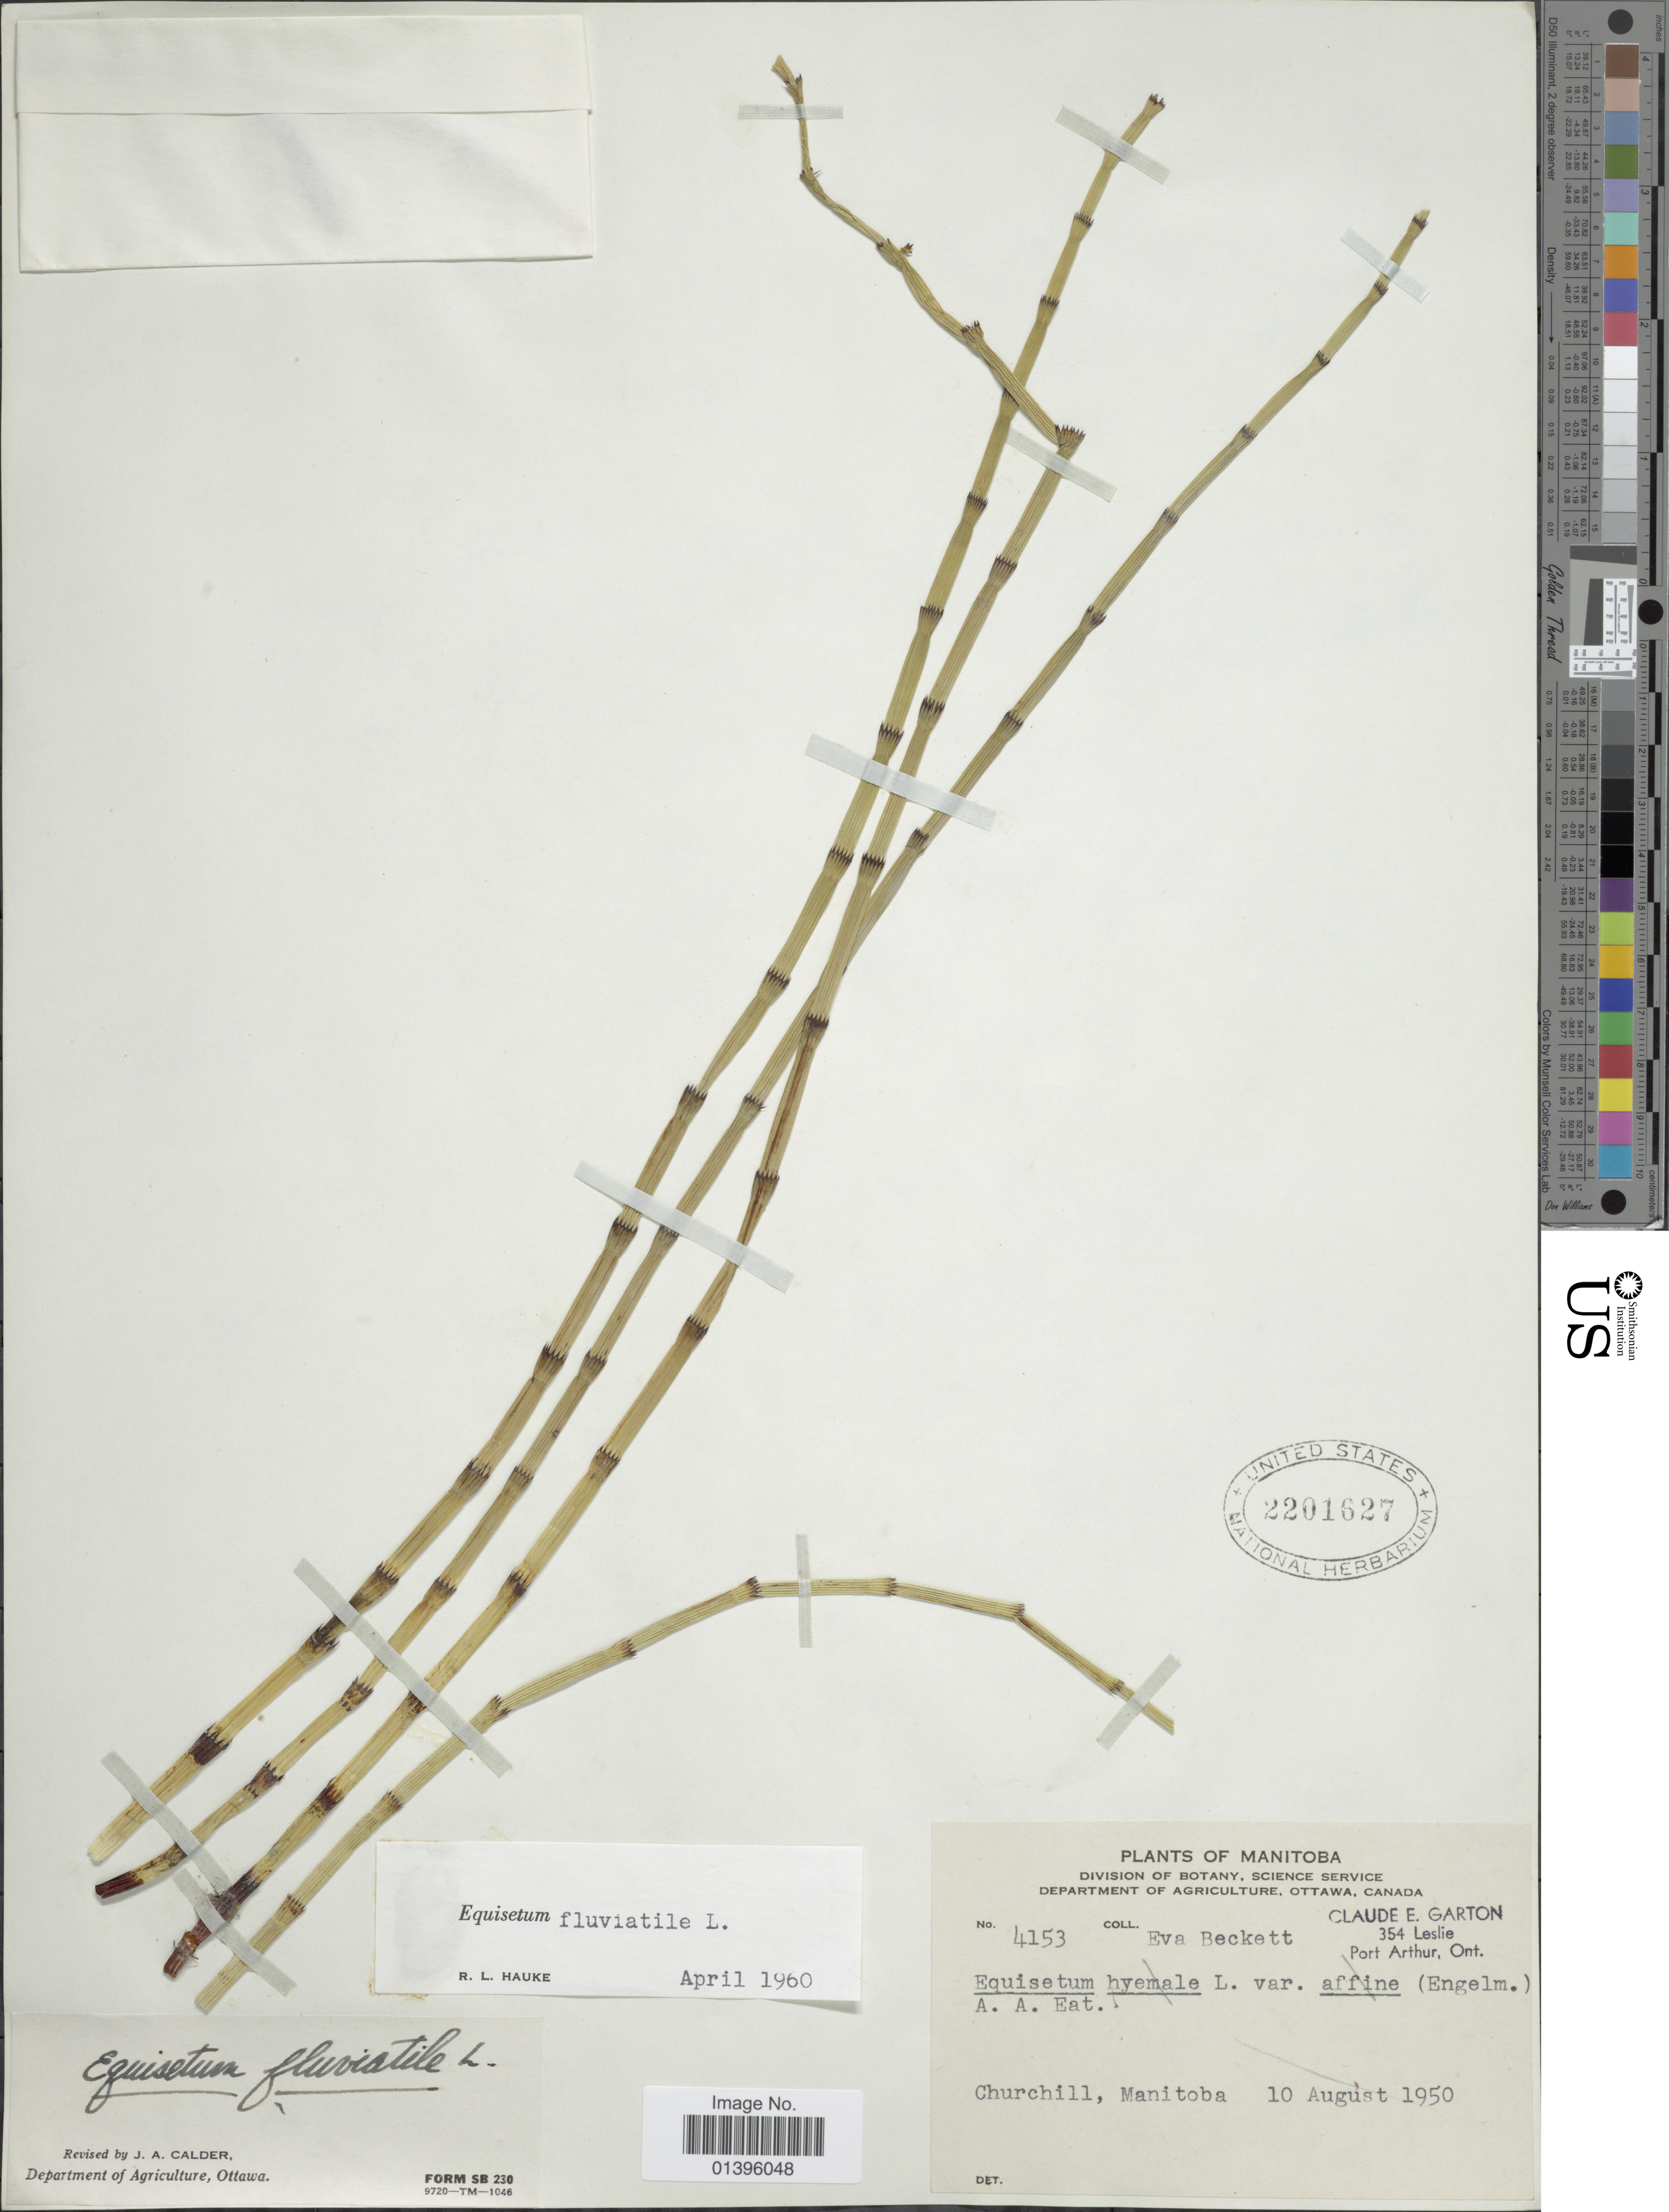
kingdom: Plantae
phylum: Tracheophyta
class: Polypodiopsida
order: Equisetales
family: Equisetaceae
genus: Equisetum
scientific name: Equisetum fluviatile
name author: L.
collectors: E. Beckett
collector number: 4153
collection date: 1950-08-10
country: Canada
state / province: Manitoba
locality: Manitoba. Churchill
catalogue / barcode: US 2201627